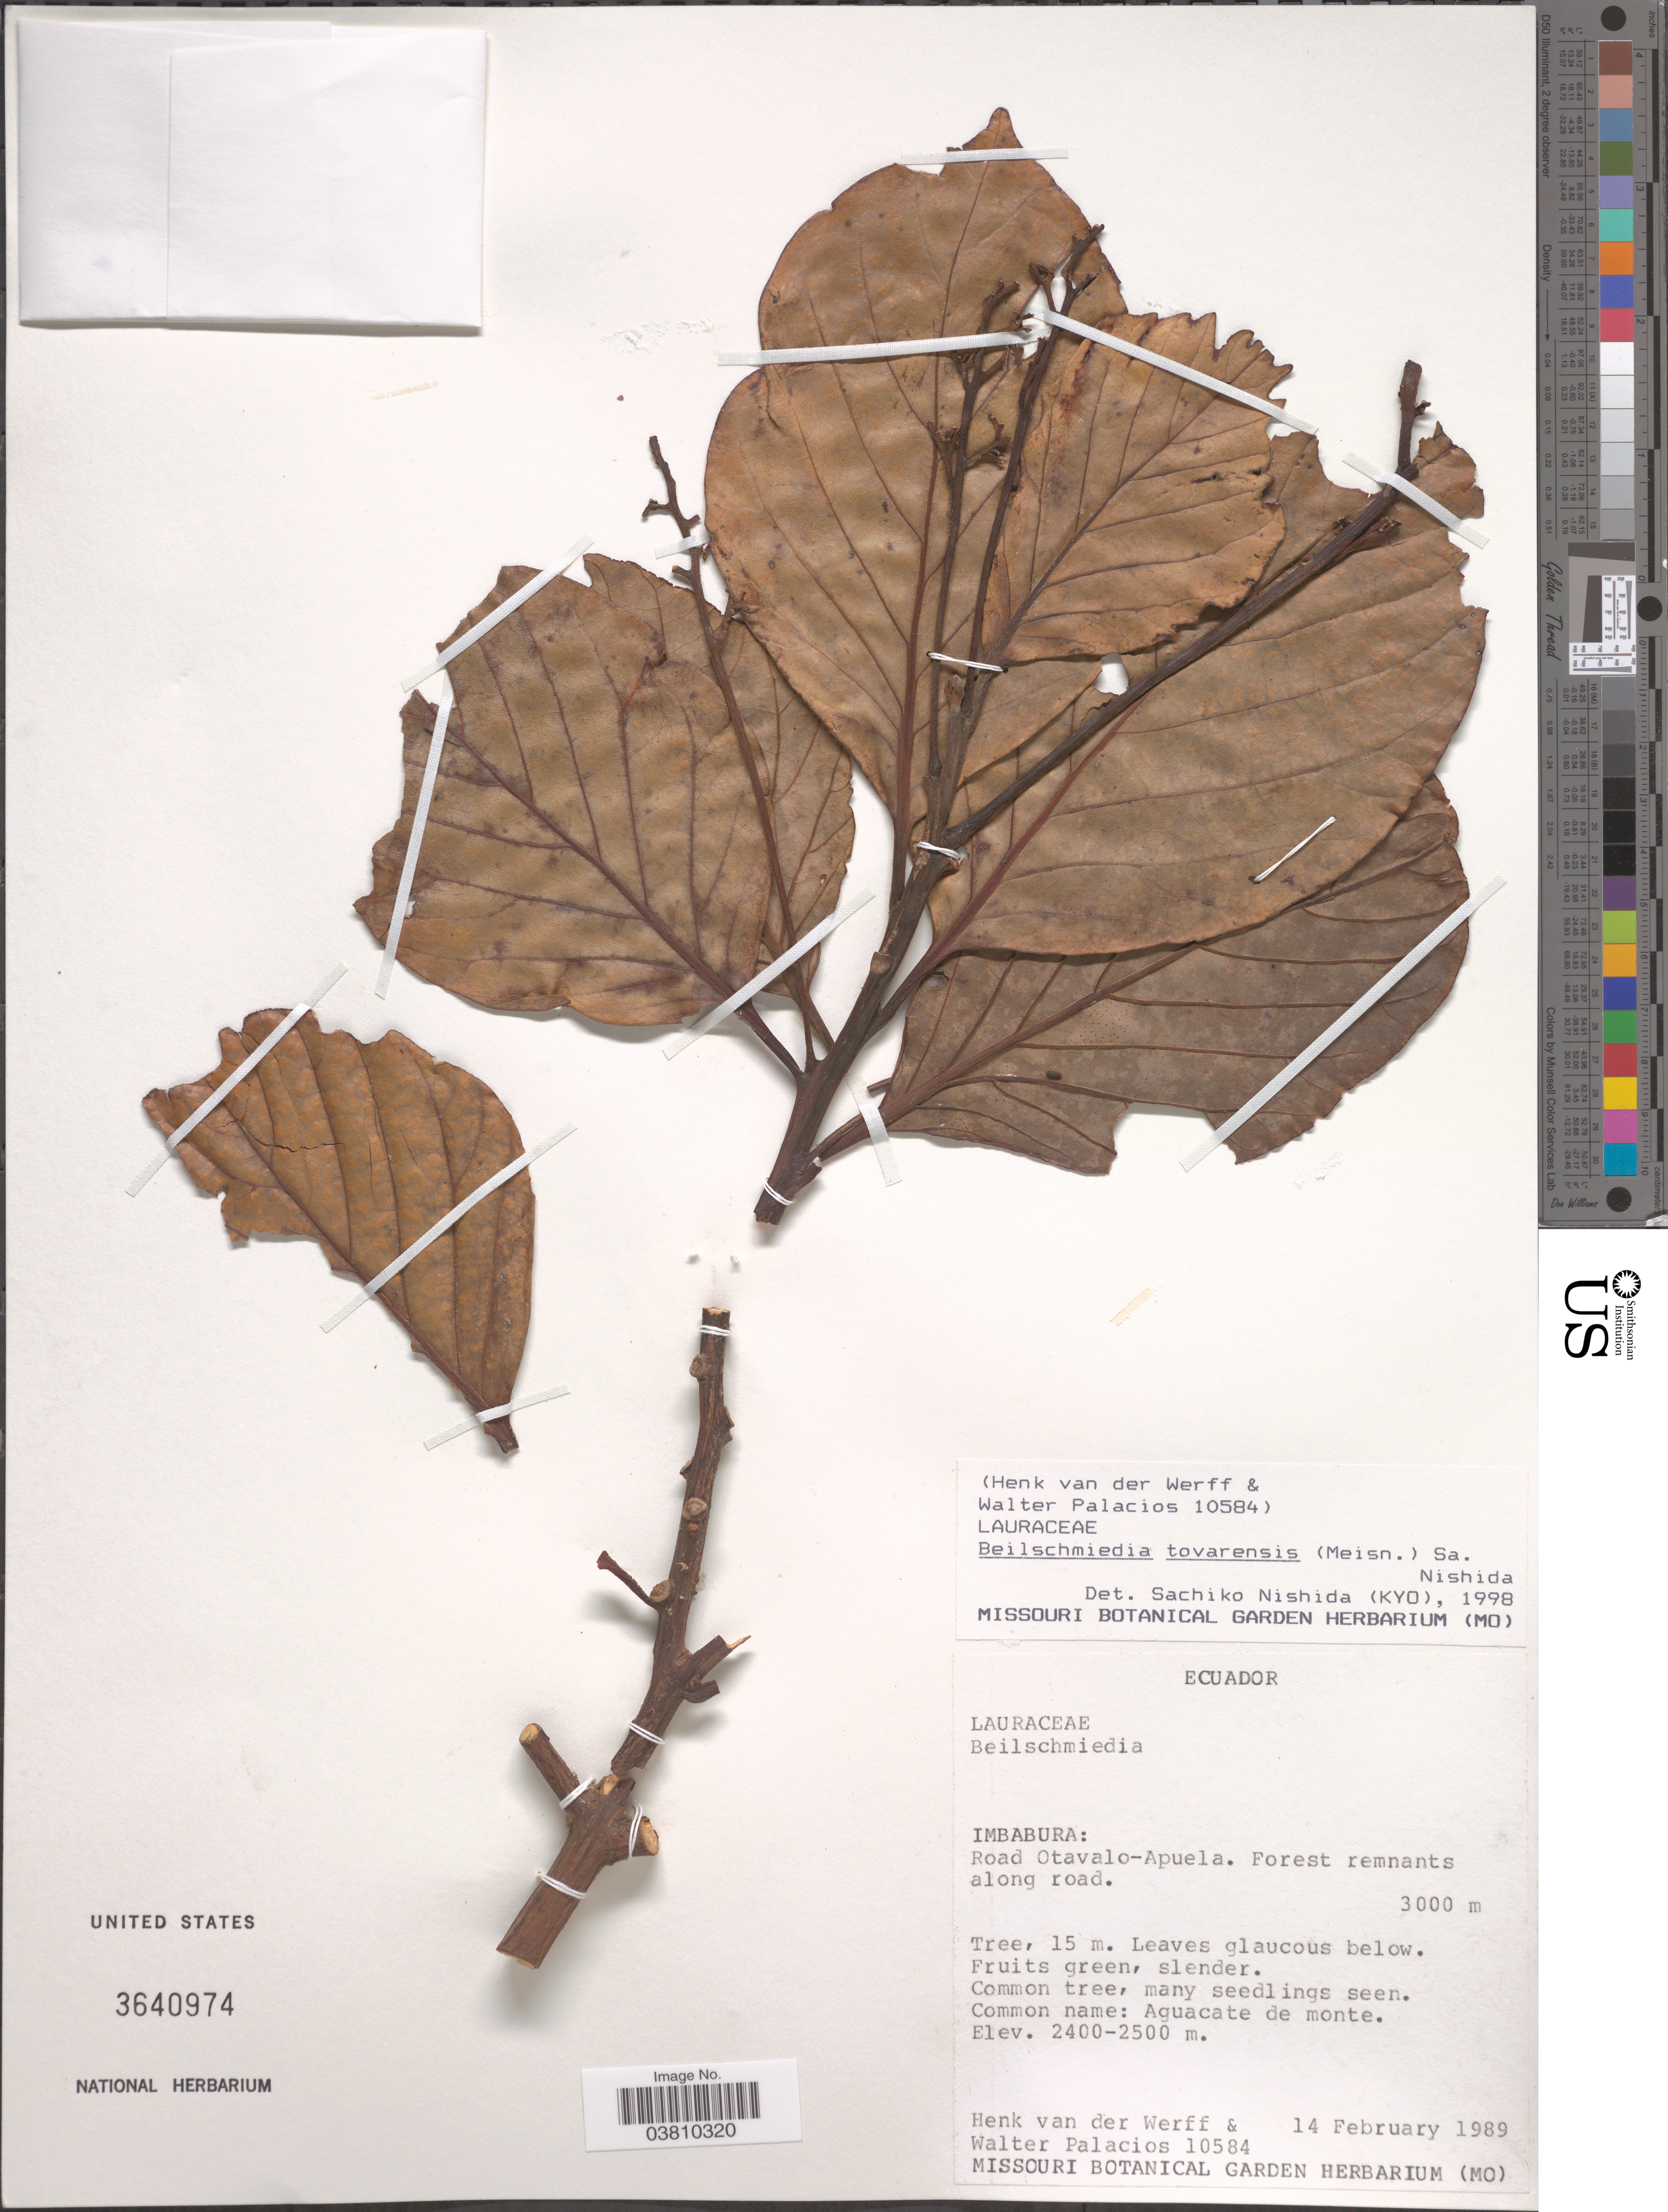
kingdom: Plantae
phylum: Tracheophyta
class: Magnoliopsida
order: Laurales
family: Lauraceae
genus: Beilschmiedia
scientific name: Beilschmiedia tovarensis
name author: (Meisn.) Sa. Nishida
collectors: H. van der Werff & W. Palacios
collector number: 10584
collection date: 1989-02-14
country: Ecuador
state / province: Imbabura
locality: Road Otavalo-Apuela.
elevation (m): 2400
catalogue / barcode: US 3640974